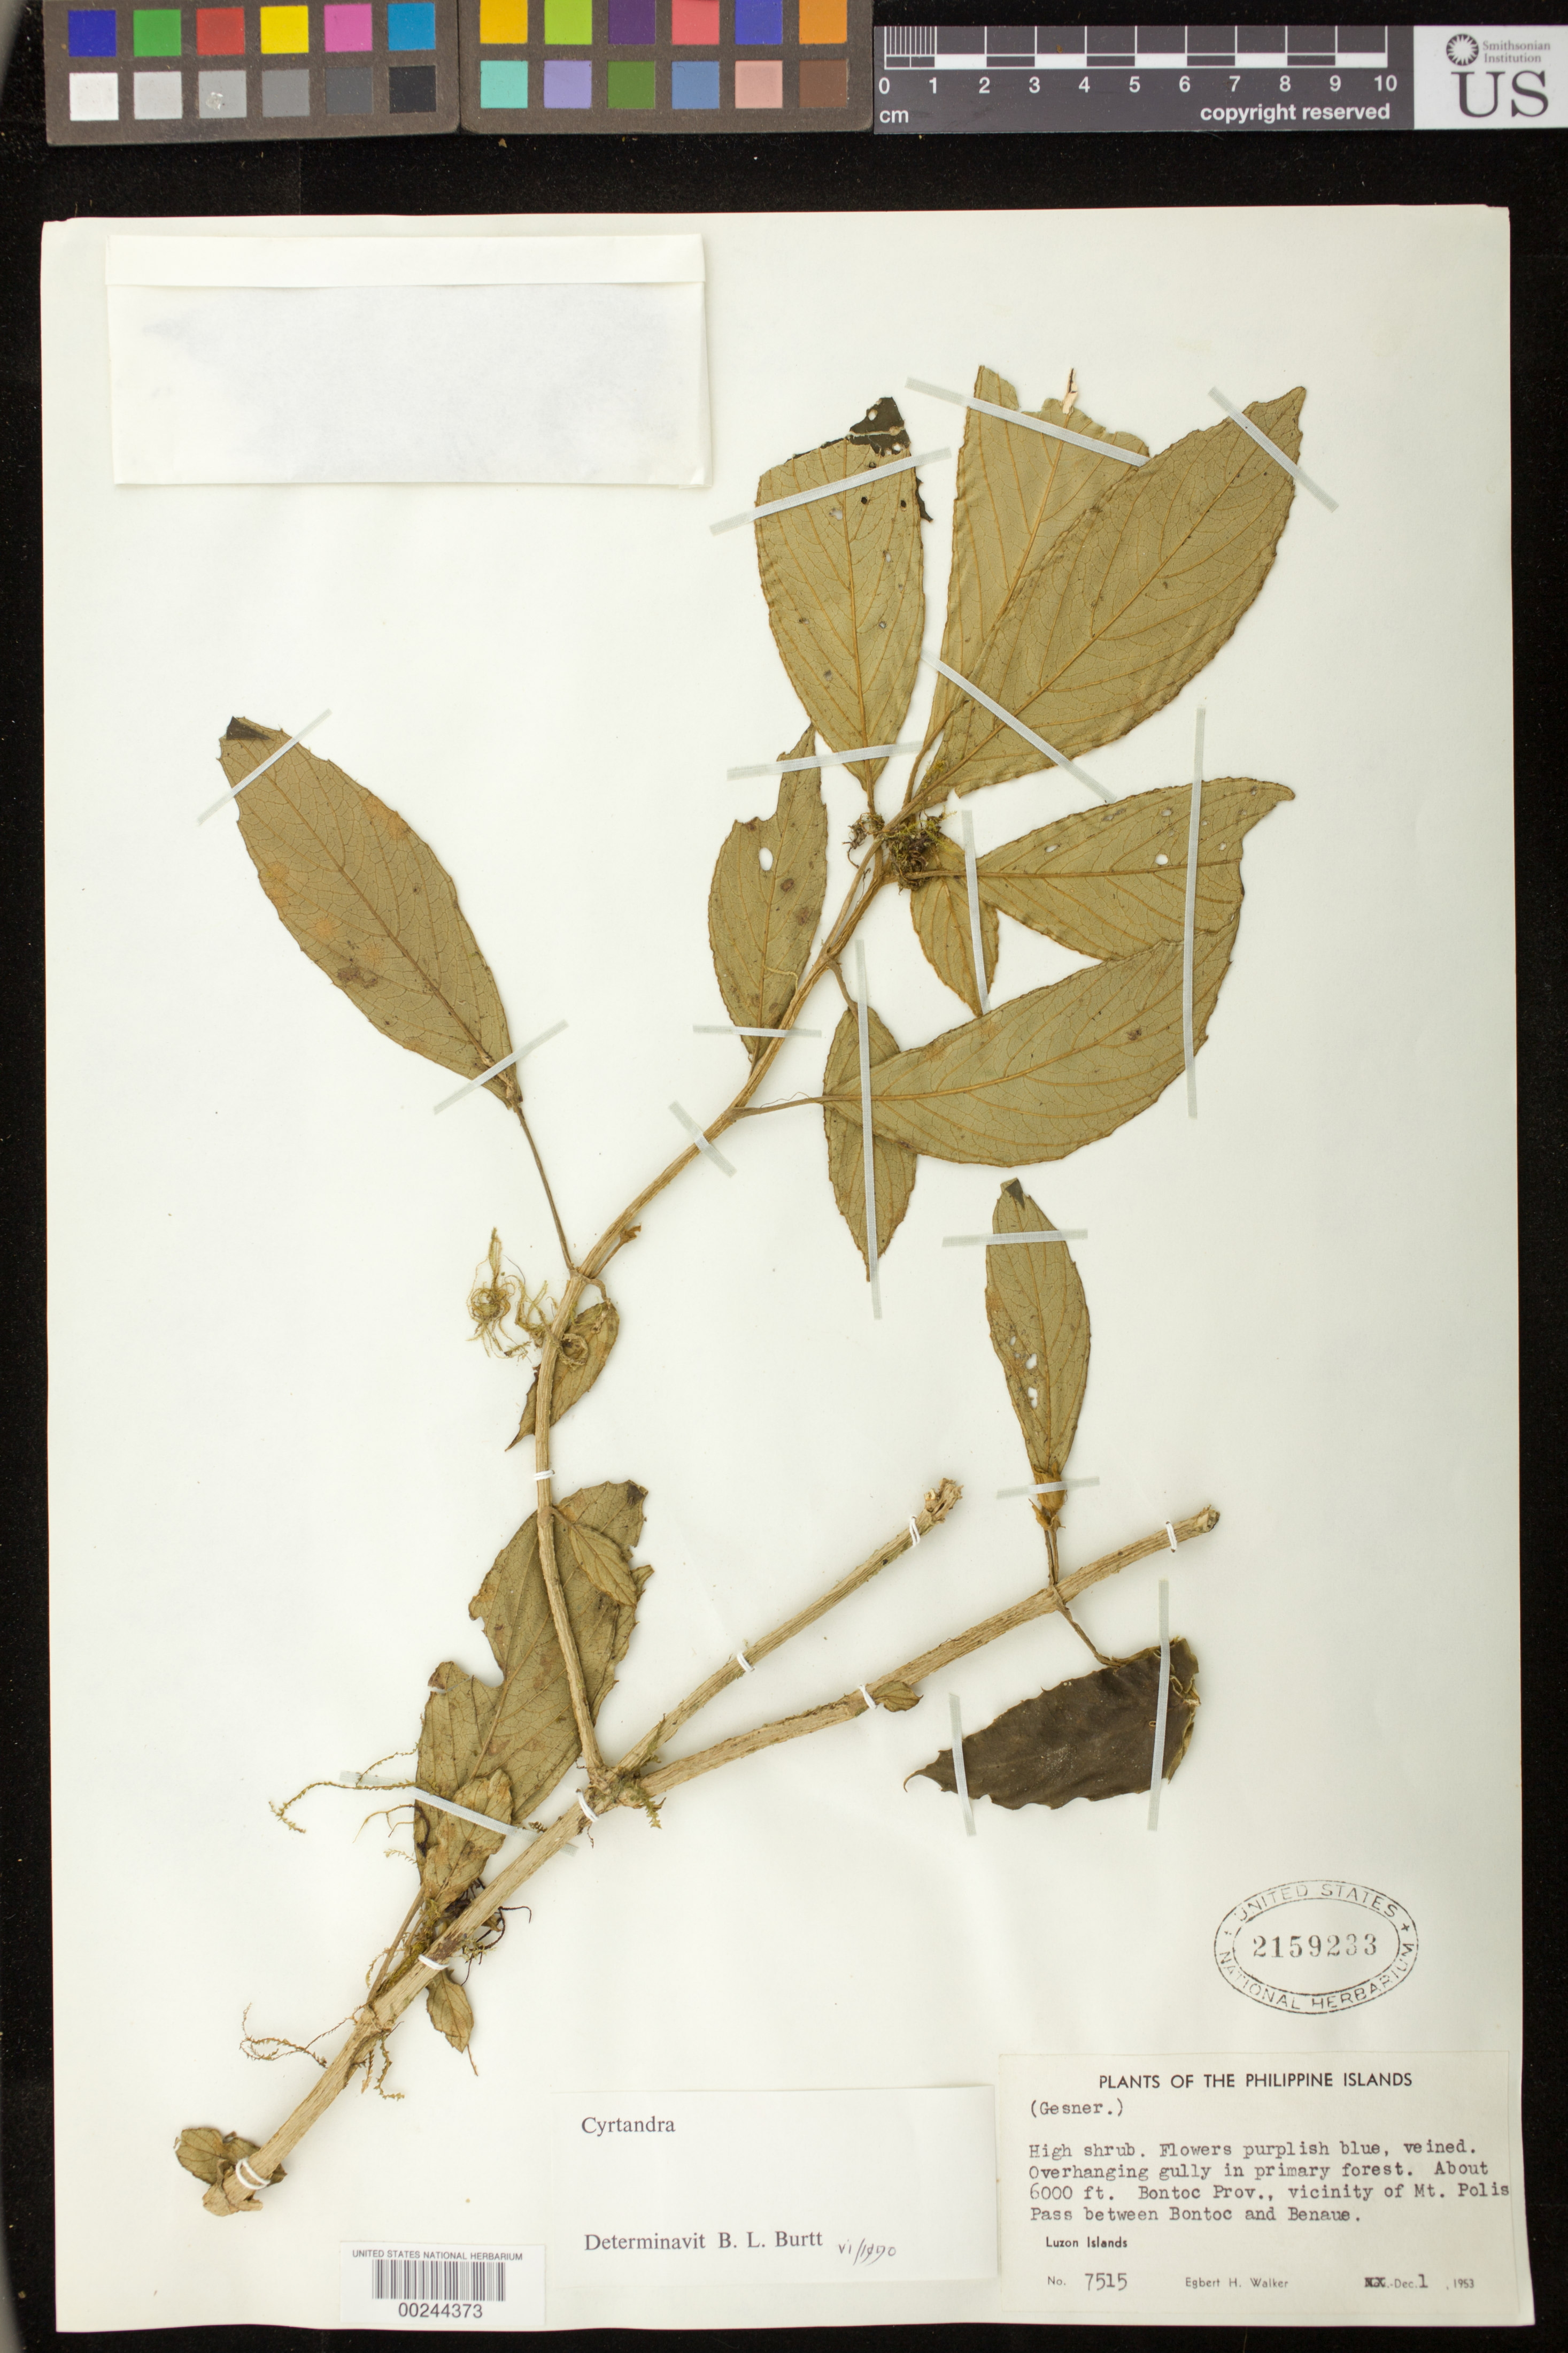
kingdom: Plantae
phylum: Tracheophyta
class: Magnoliopsida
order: Lamiales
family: Gesneriaceae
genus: Cyrtandra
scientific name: Cyrtandra sp.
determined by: Burtt, B. L.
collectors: E. H. Walker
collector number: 7515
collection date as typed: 01 Dec 1953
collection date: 1953-12-01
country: Philippines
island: Luzon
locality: Mountain province, Bontoc prov, vicinity of mt polis pass between bontoc and benaue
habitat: Overhanging gully in primary forest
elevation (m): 1829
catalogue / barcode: US 2159233